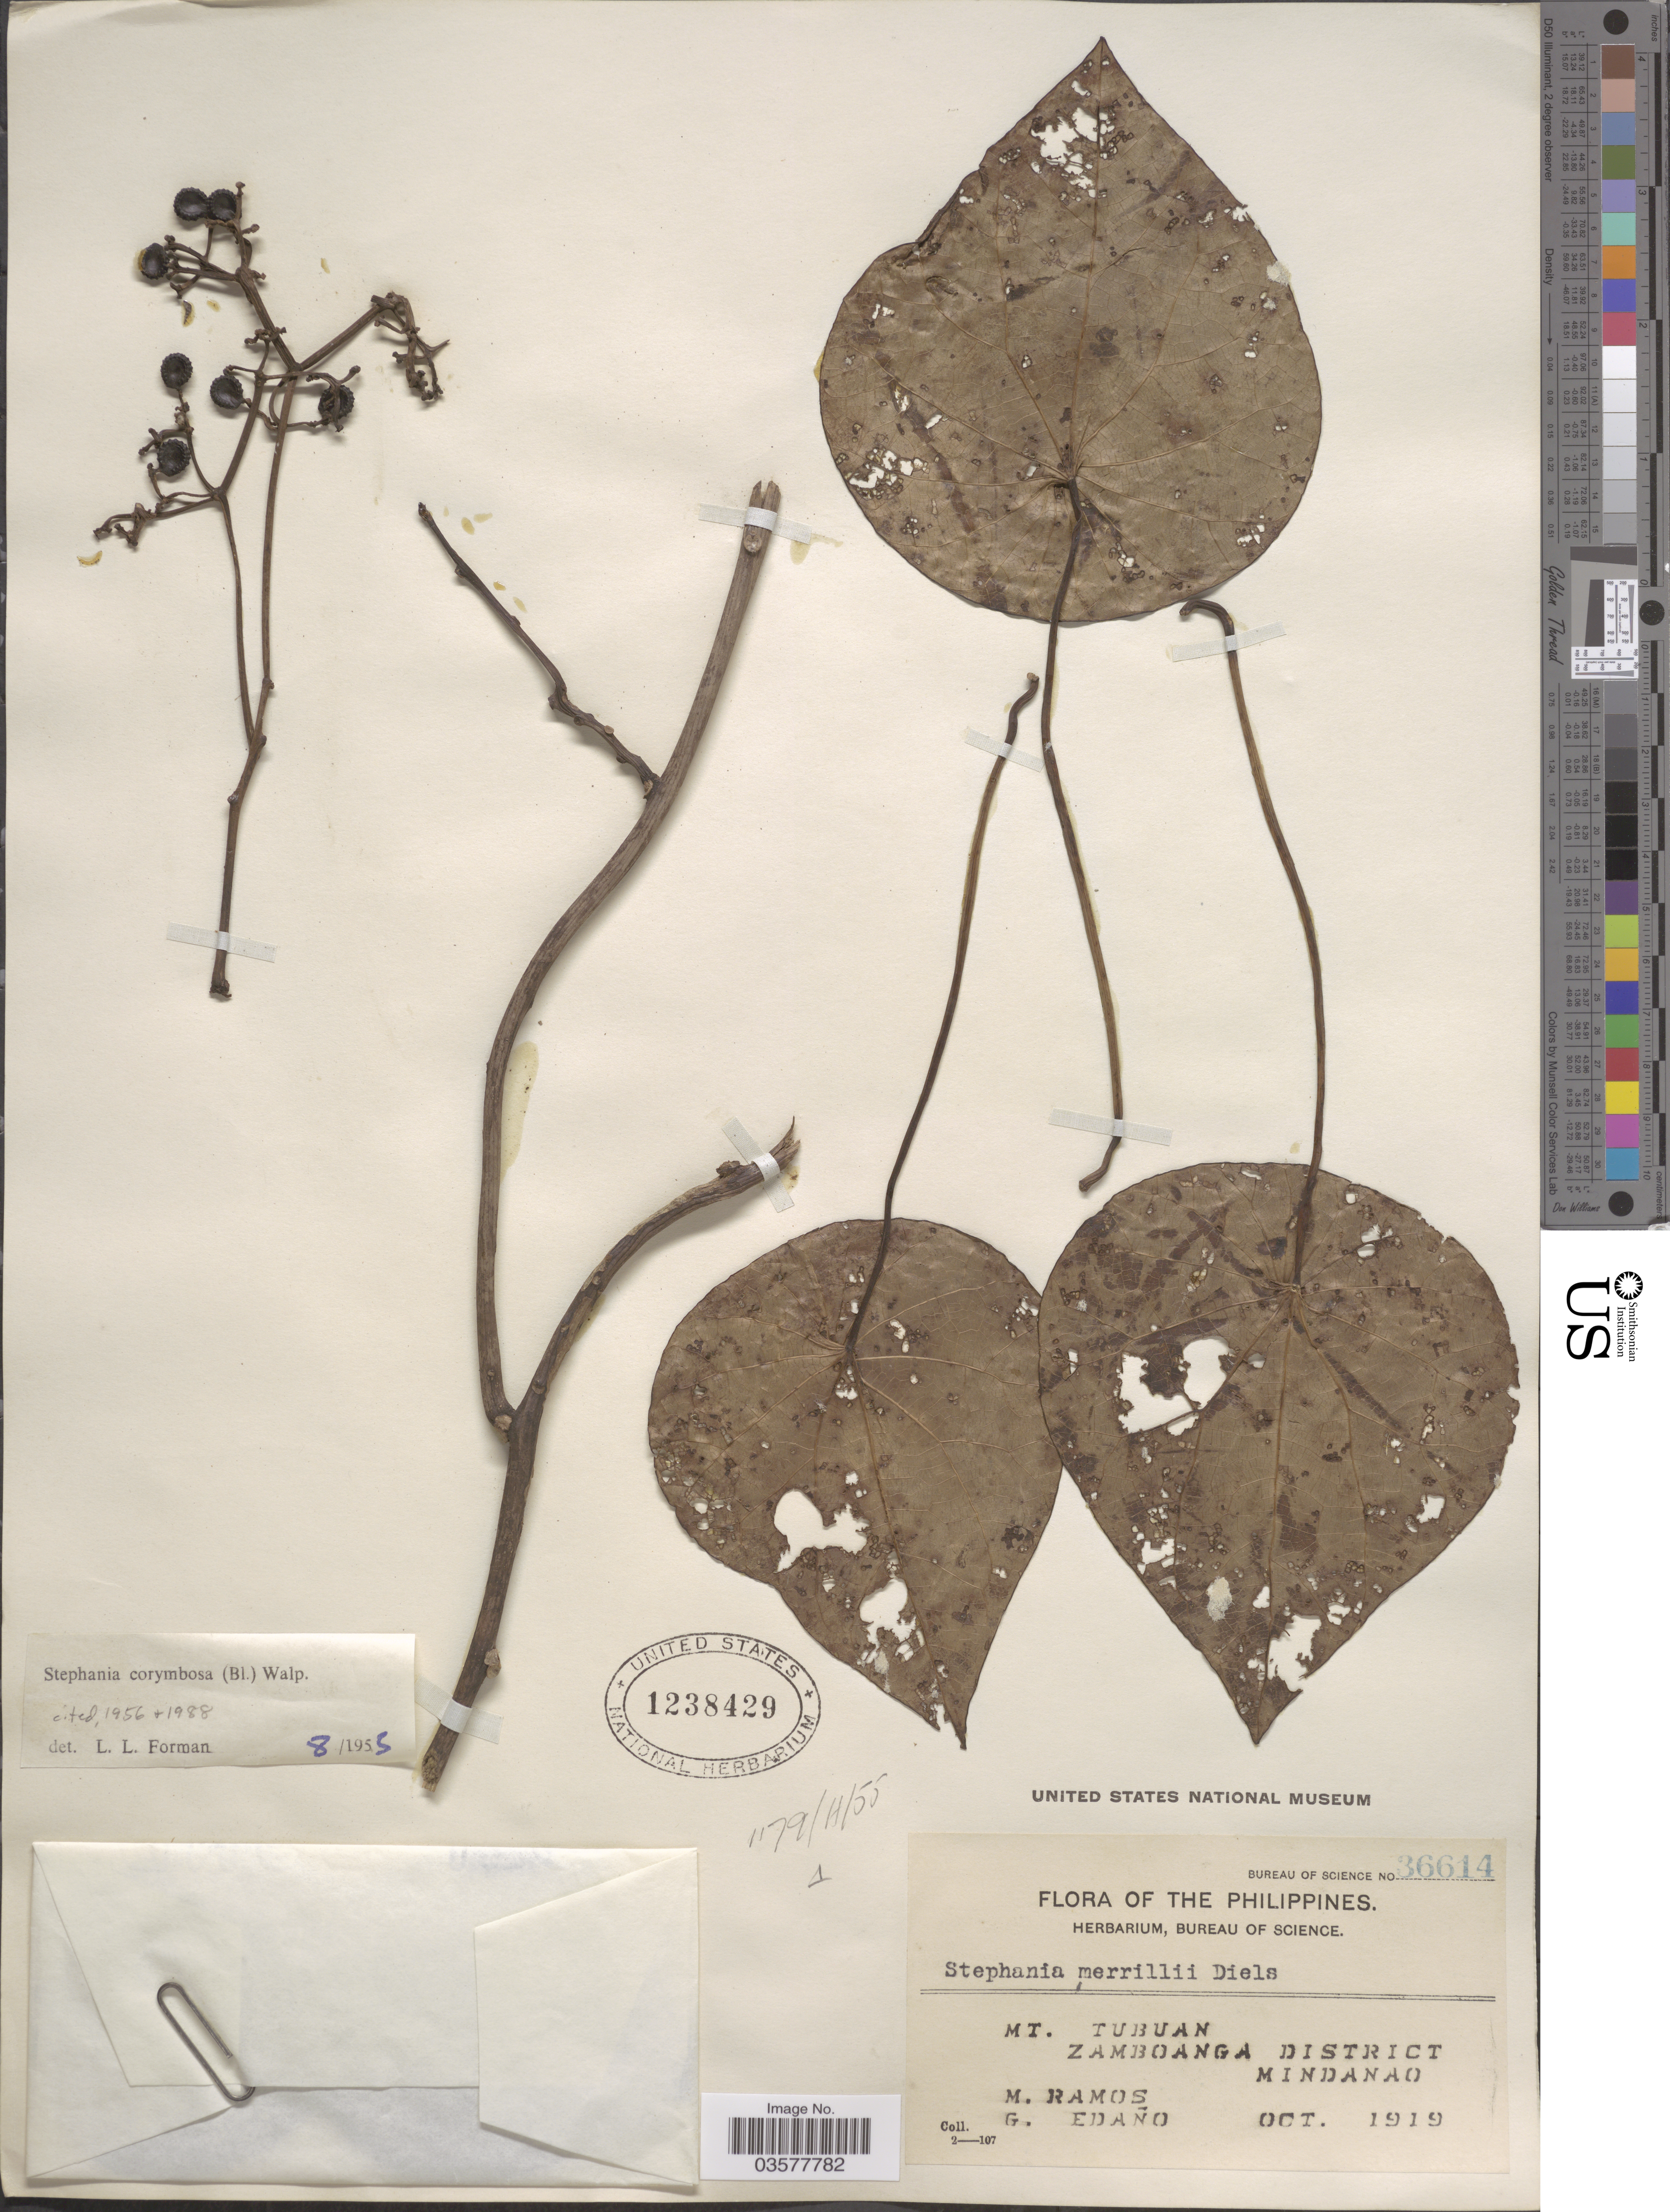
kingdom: Plantae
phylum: Tracheophyta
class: Magnoliopsida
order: Ranunculales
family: Menispermaceae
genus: Stephania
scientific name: Stephania corymbosa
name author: (Blume) Walp.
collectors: M. Ramos & G. Edaño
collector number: Bureau of Science 36614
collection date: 1919-10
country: Philippines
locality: Mt. Tubuan. Zamboanga District Mindanao.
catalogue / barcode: US 1238429